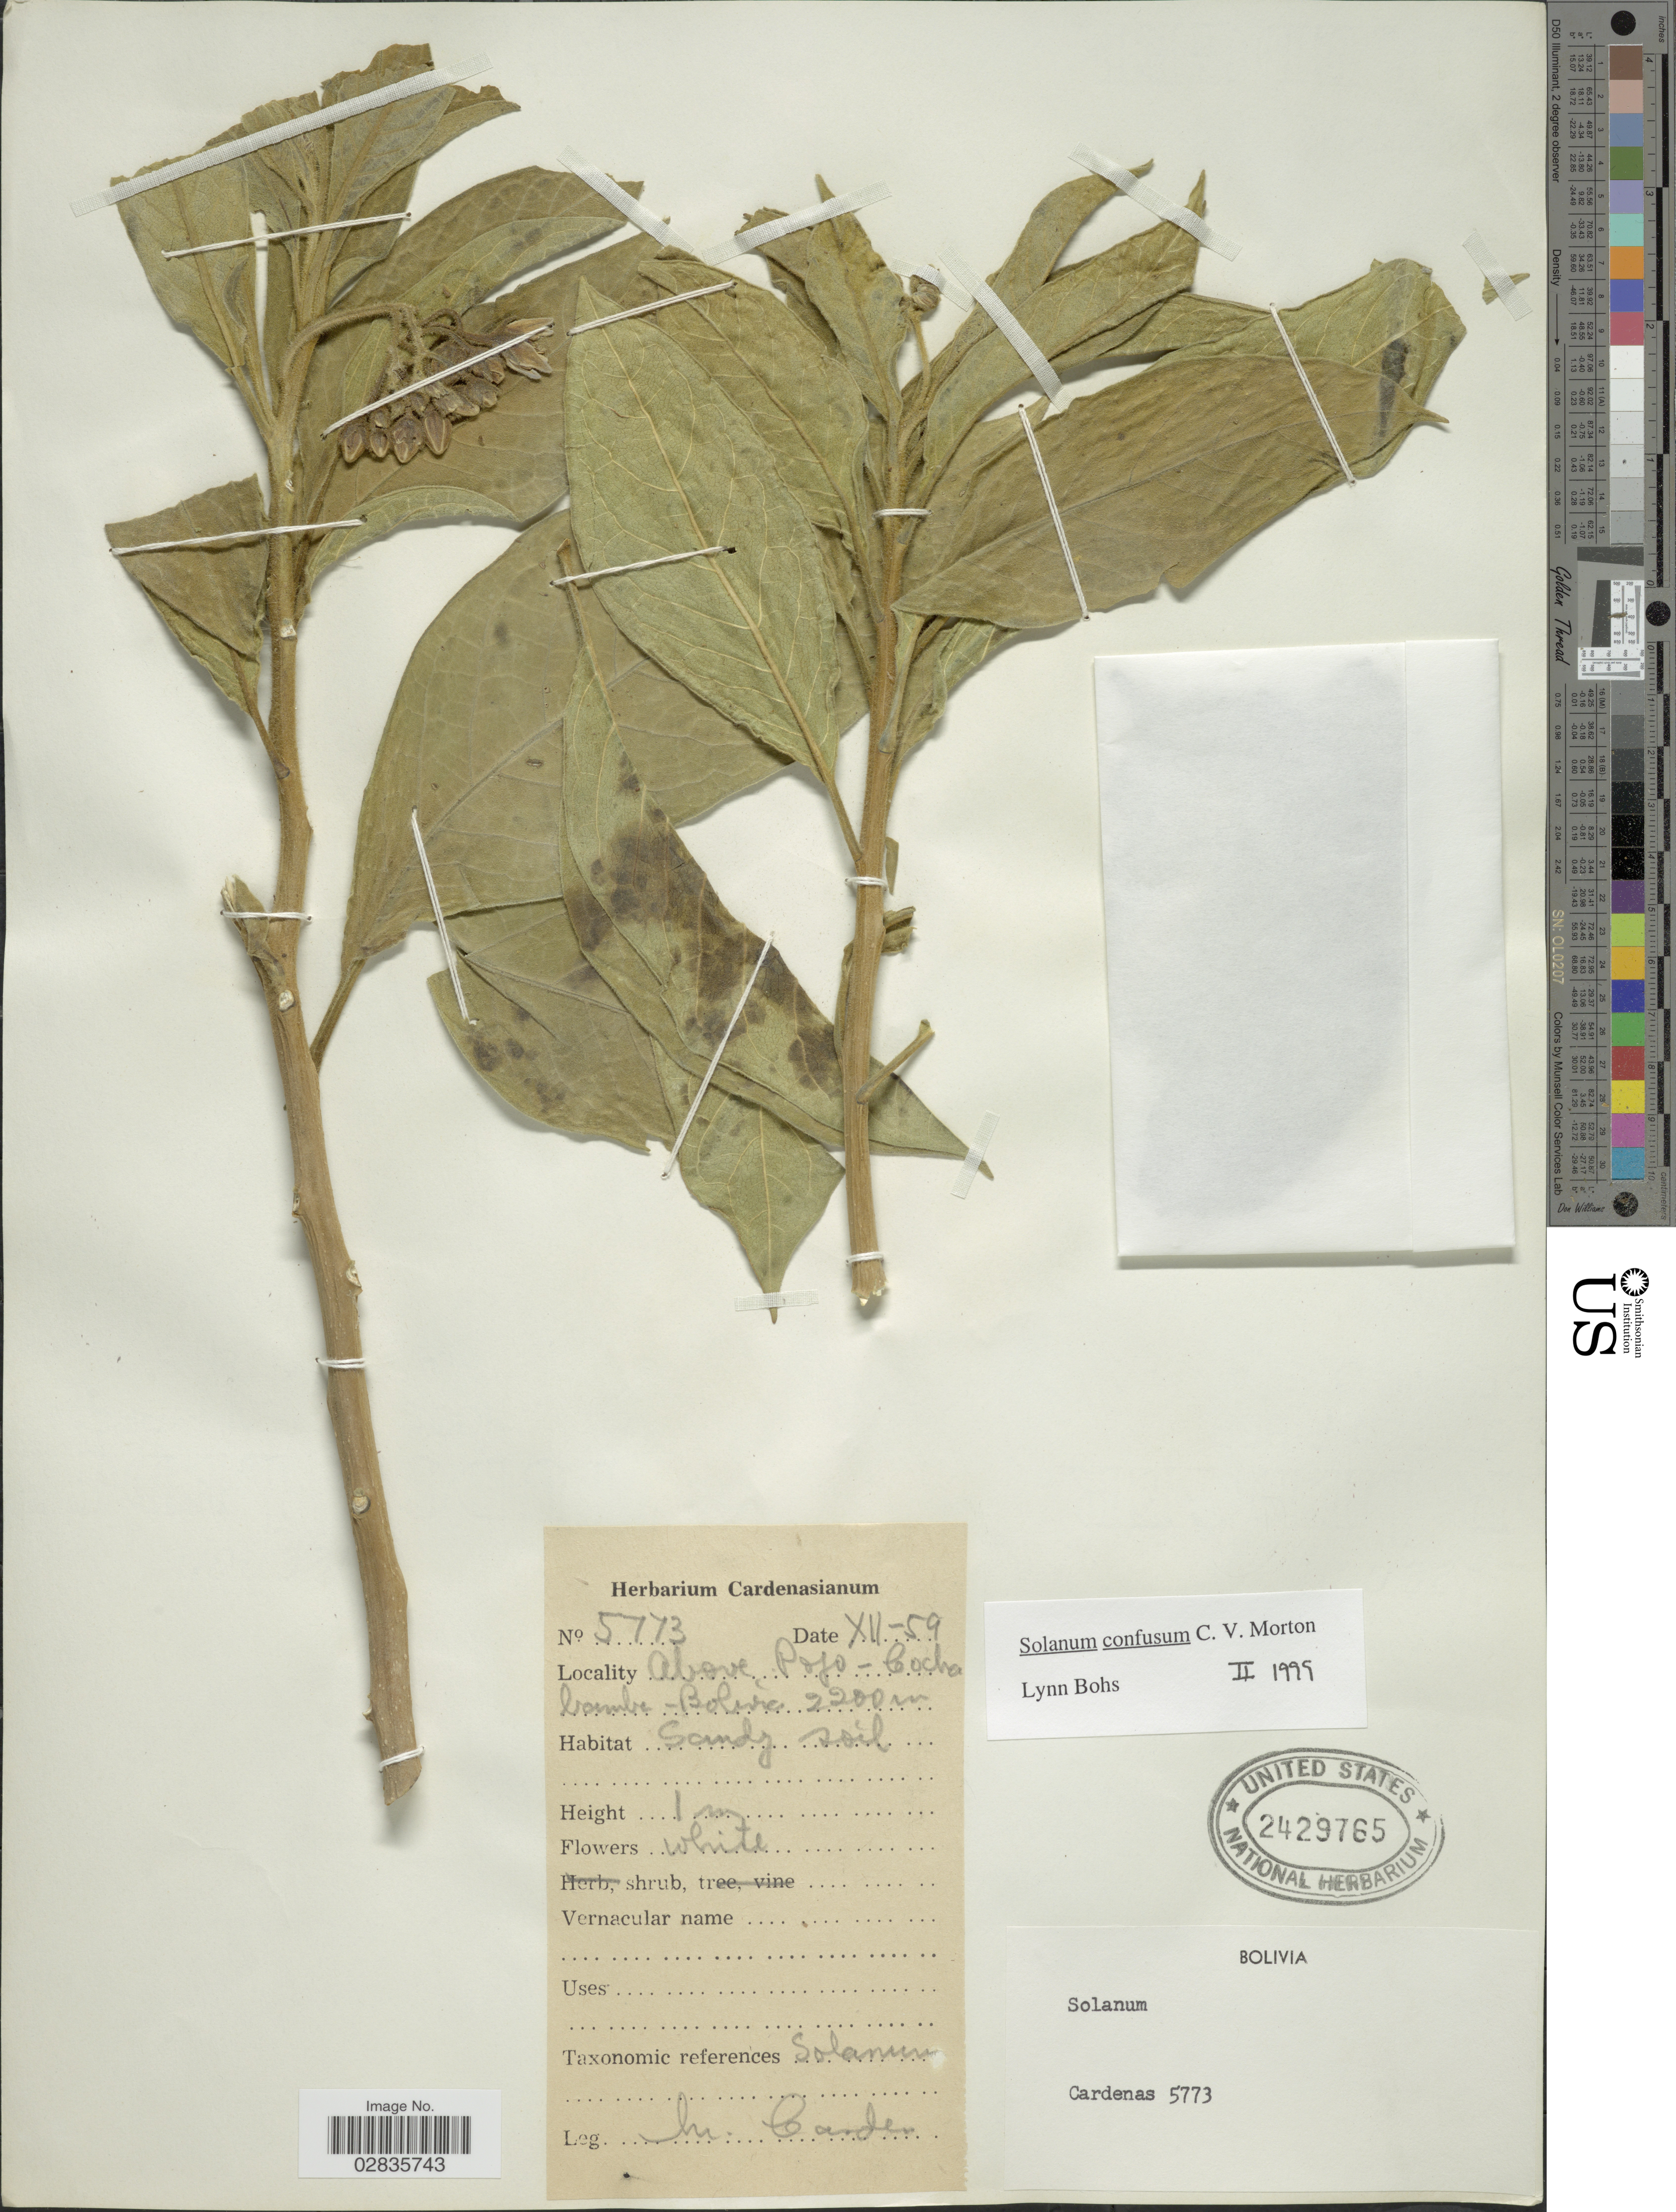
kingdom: Plantae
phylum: Tracheophyta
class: Magnoliopsida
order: Solanales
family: Solanaceae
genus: Solanum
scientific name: Solanum confusum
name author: C.V. Morton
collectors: M. Cárdenas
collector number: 5773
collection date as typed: Transcribed d/m/y: /12/59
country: Bolivia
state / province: Cochabamba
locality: Above Pojo.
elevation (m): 2200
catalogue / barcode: US 2429765